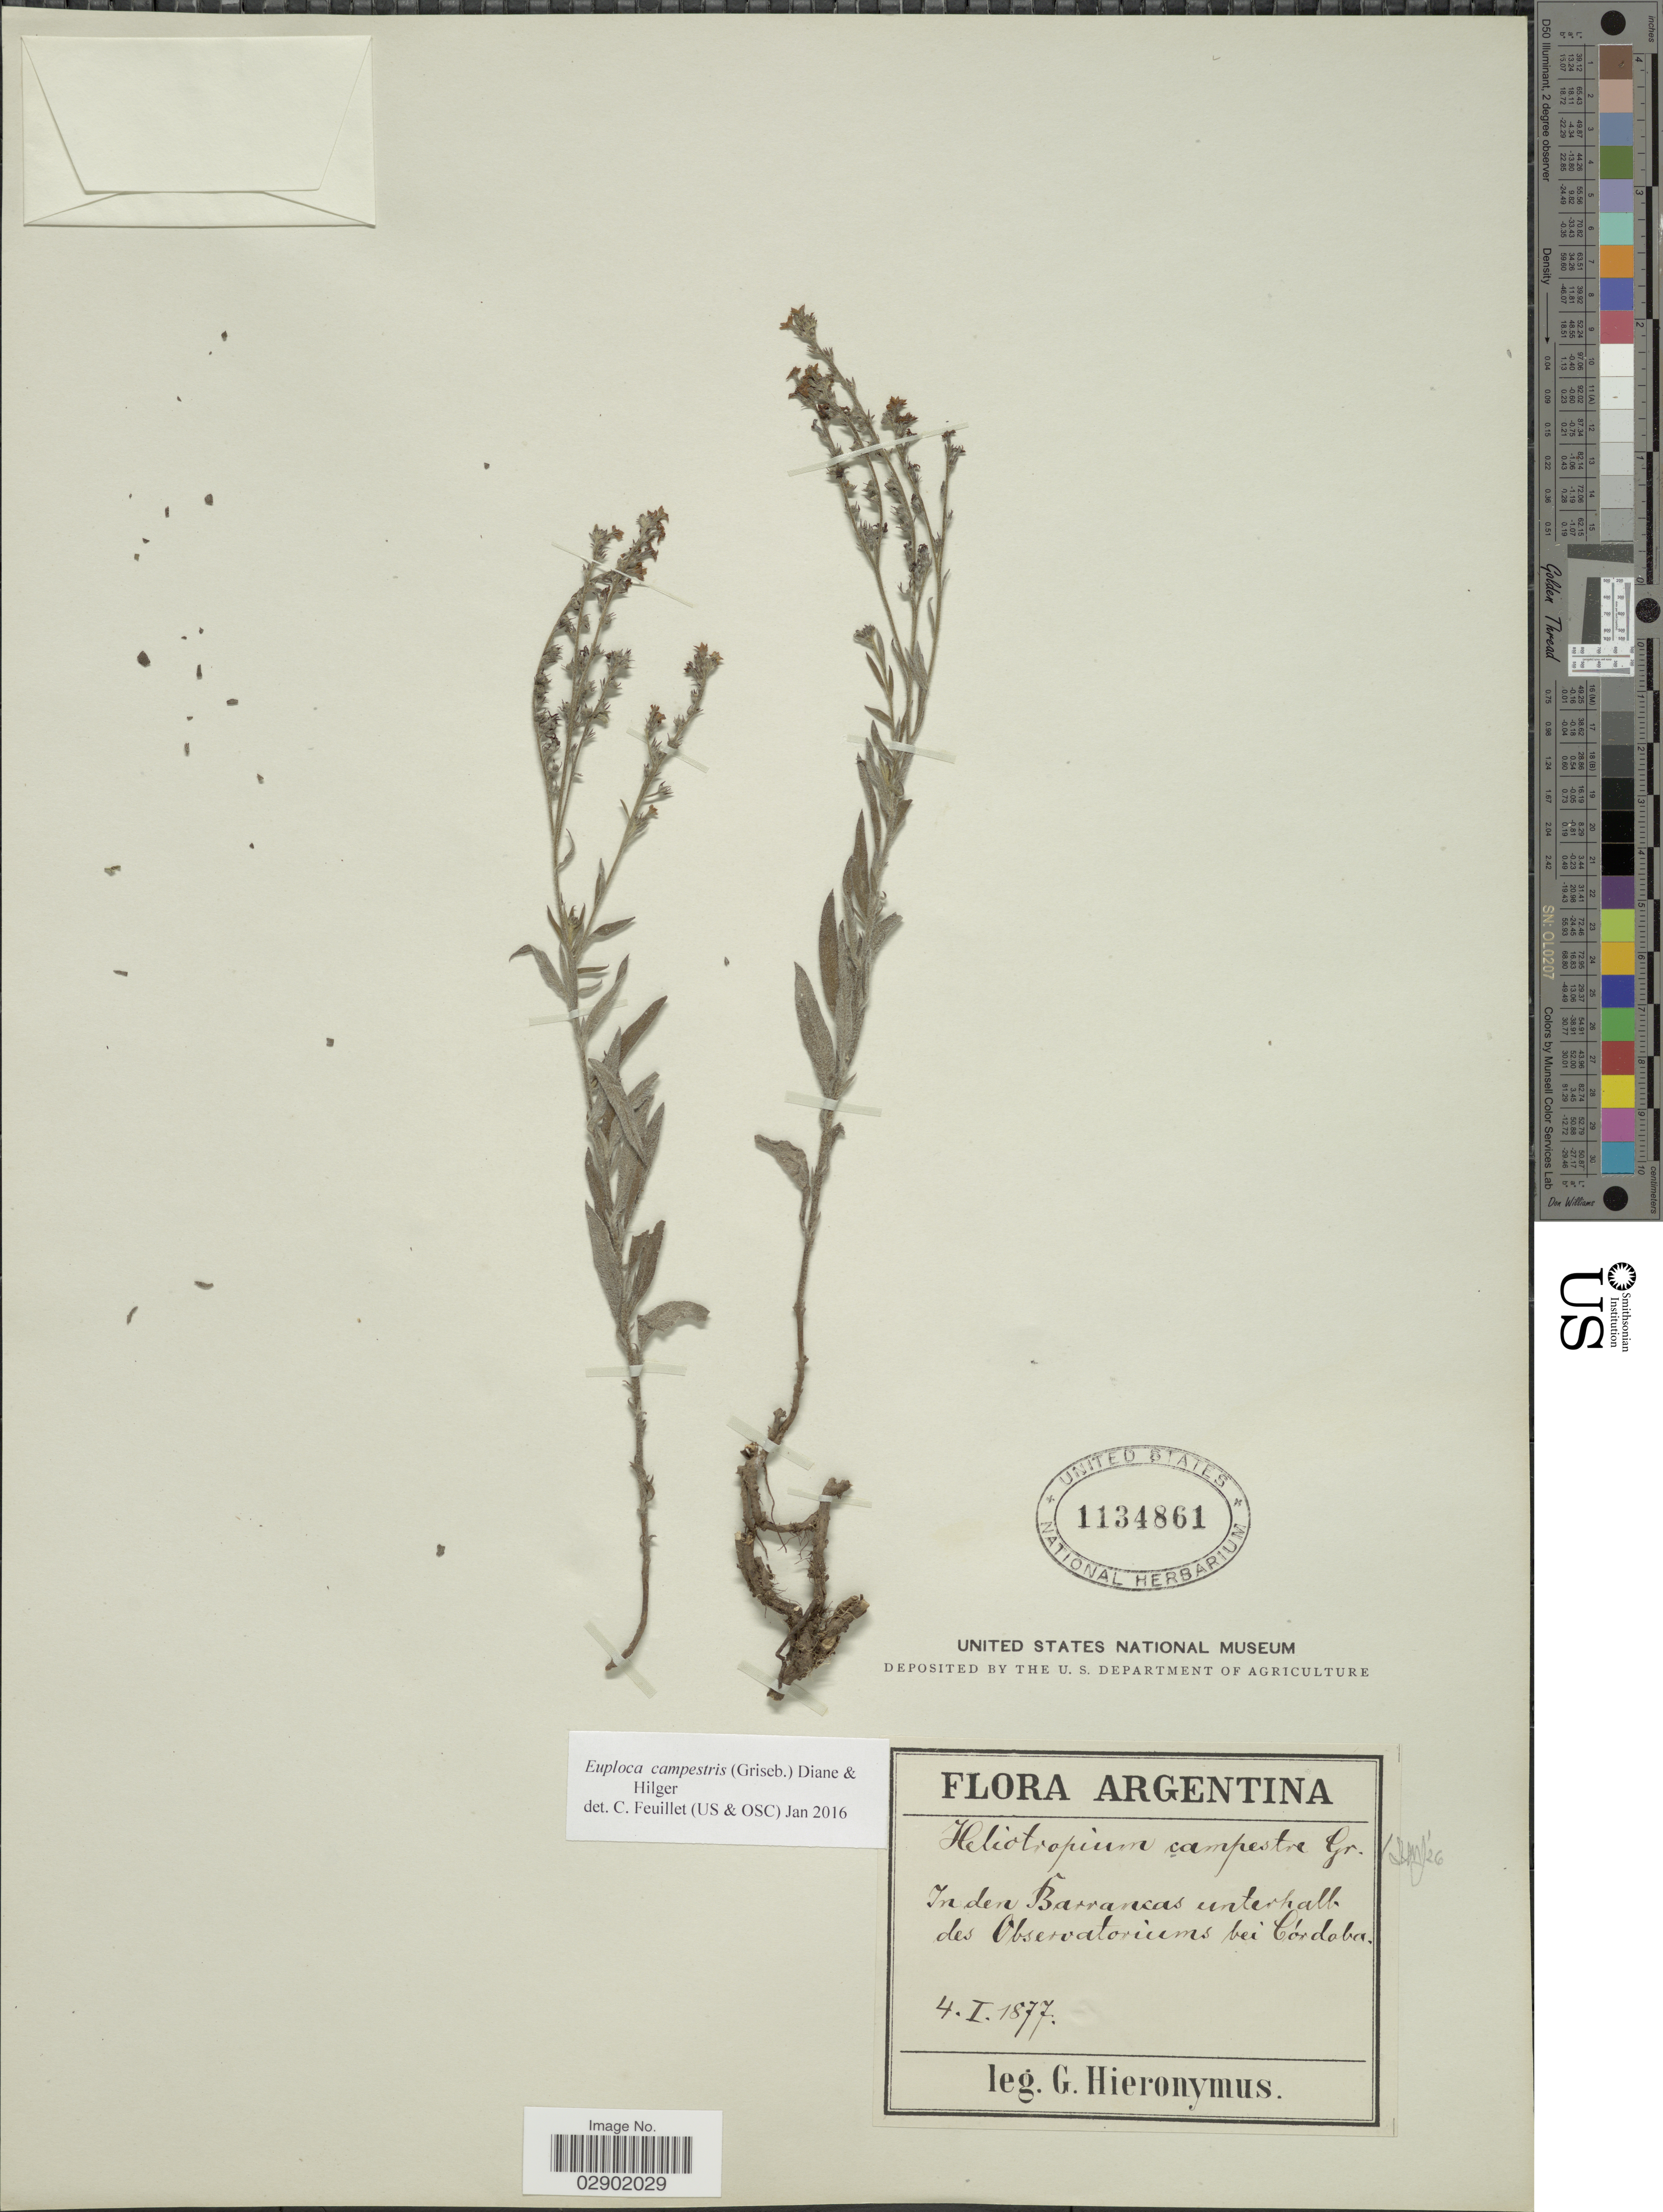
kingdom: Plantae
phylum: Tracheophyta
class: Magnoliopsida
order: Boraginales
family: Heliotropiaceae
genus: Euploca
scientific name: Euploca campestris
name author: (Griseb.) Diane & Hilger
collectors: G. H. Hieronymus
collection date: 1877-01-04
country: Argentina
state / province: Cordoba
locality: In den Barrancas unterhalb des Observatoriums bei Córdoba.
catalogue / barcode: US 1134861